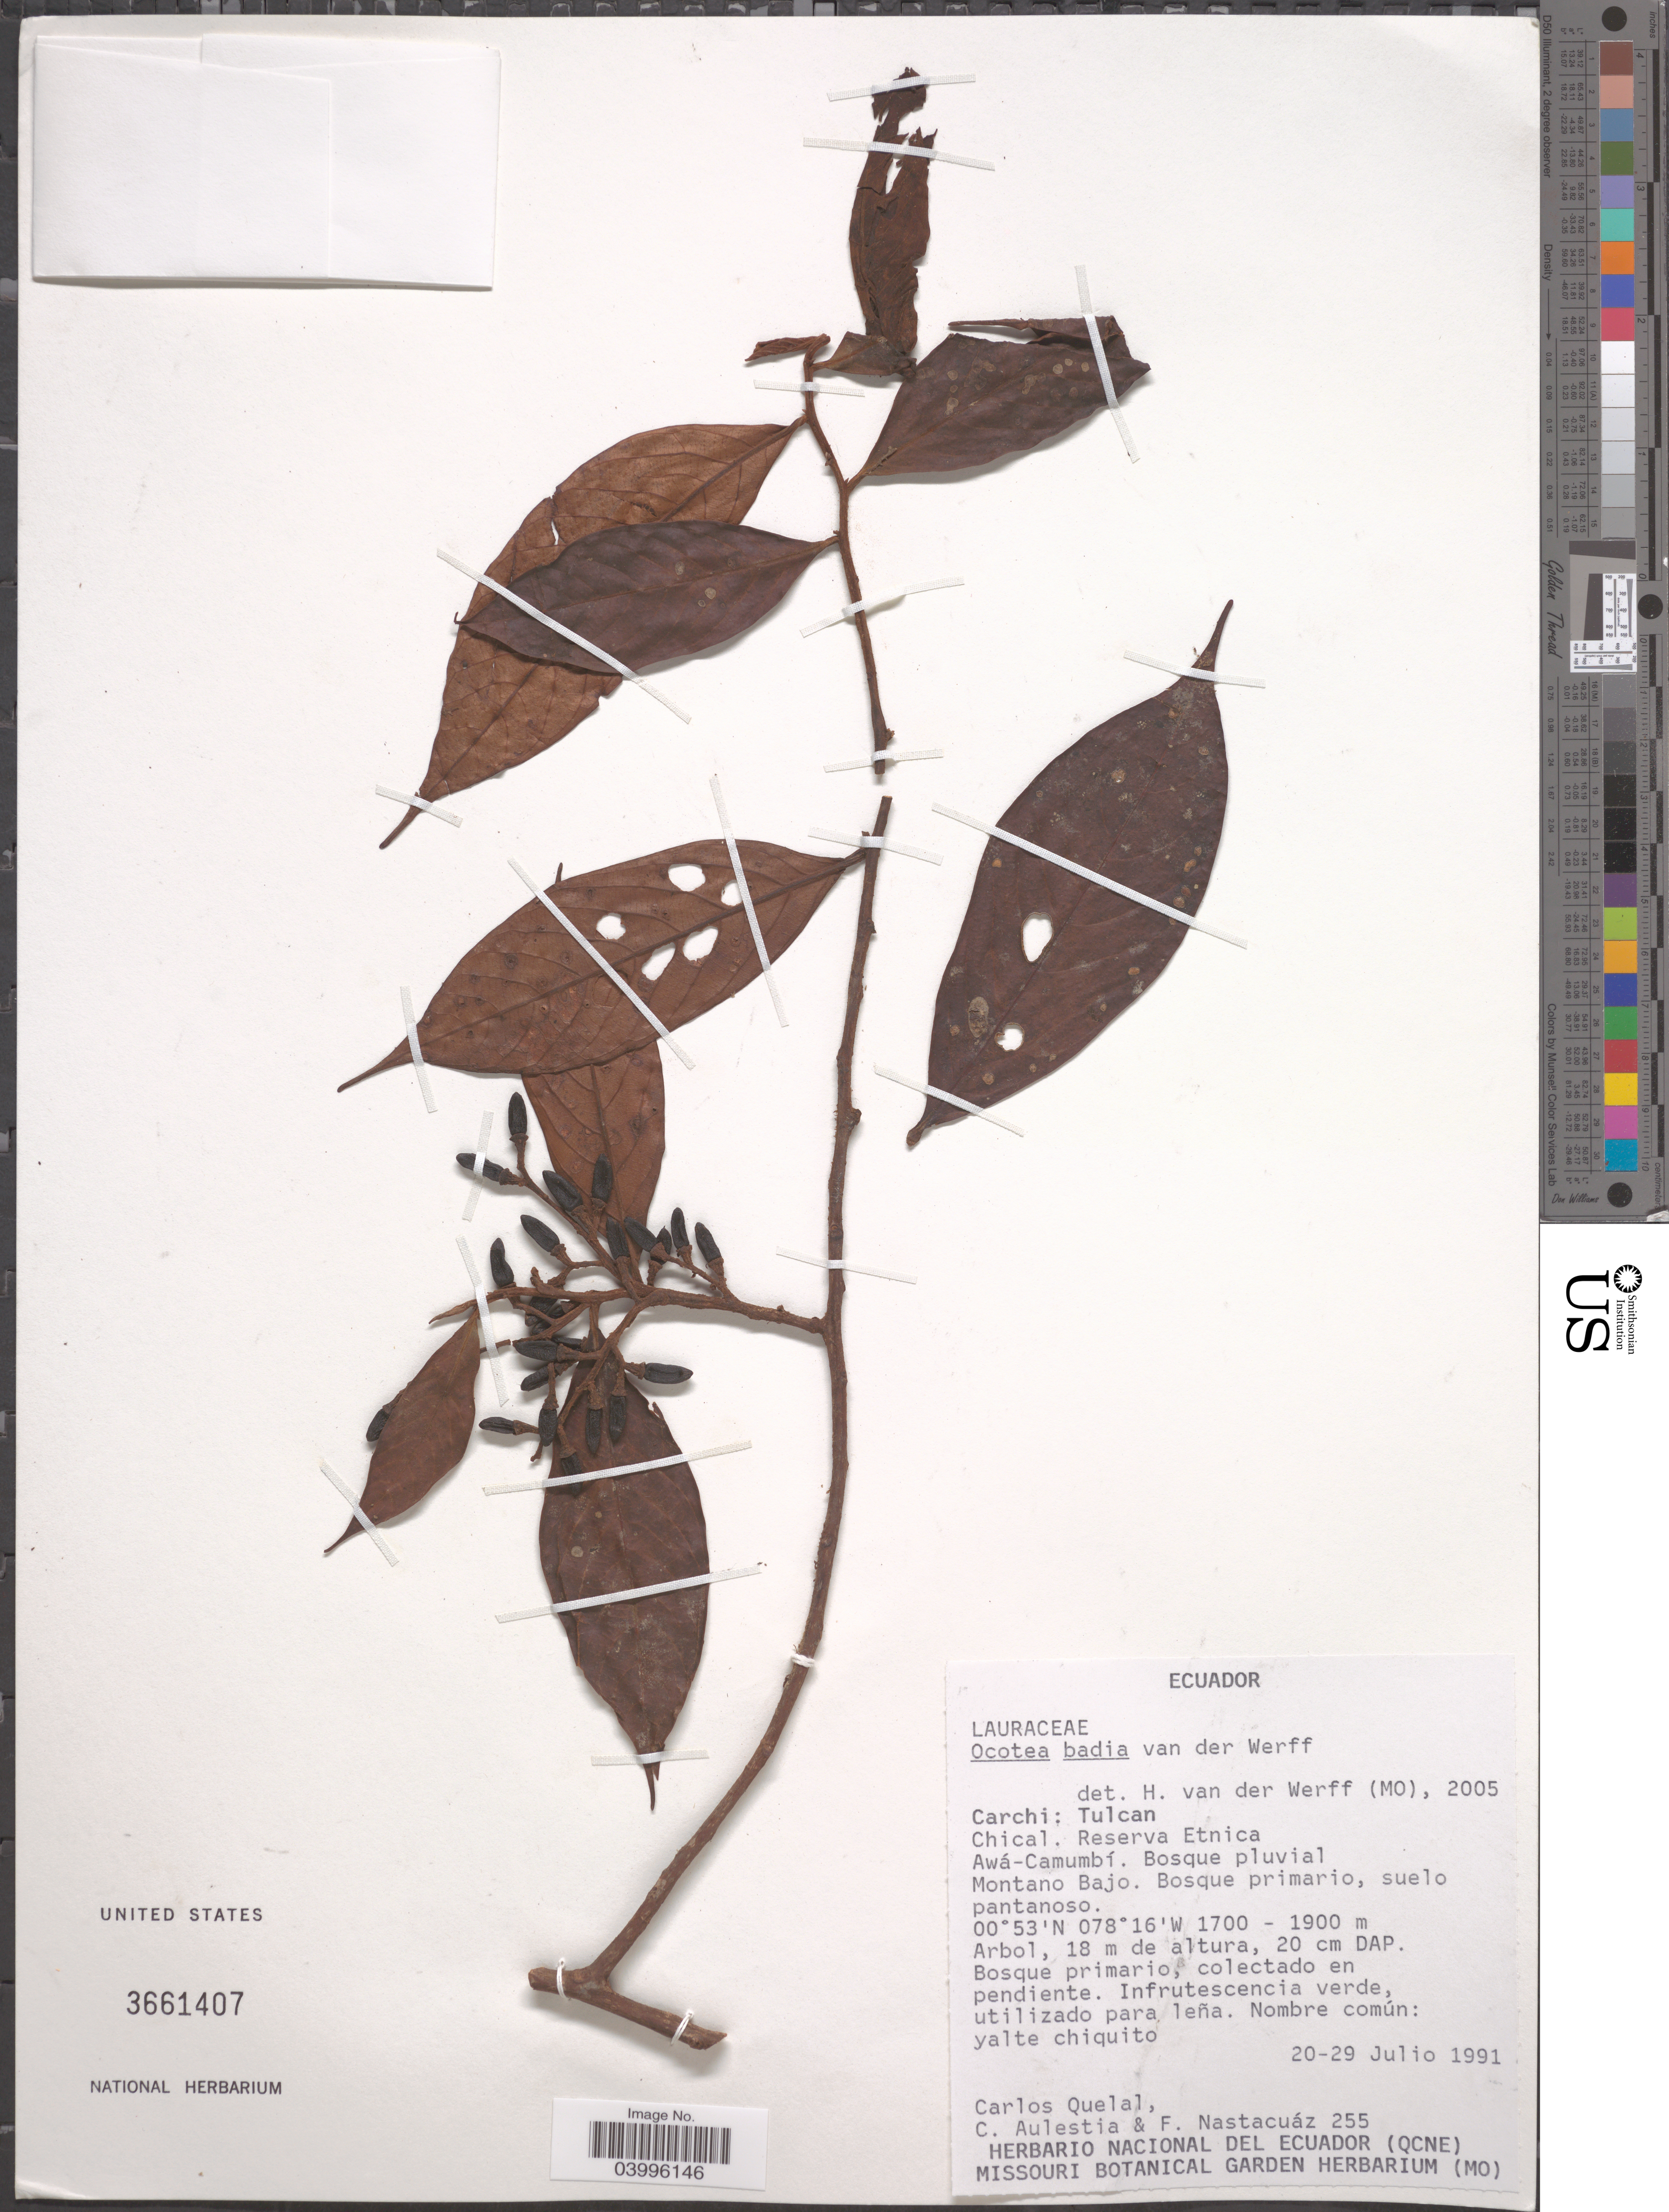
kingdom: Plantae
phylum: Tracheophyta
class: Magnoliopsida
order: Laurales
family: Lauraceae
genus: Ocotea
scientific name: Ocotea badia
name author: van der Werff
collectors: C. Quelal, C. Aulestia & F. Nastacuáz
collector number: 255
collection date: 1991-07-20/1991-07-29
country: Ecuador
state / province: Carchi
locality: Tulcan. Chical. Reserva Etnica. Awá-Camumbí. Bosque pluvial Montano Bajo.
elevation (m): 1700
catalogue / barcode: US 3661407